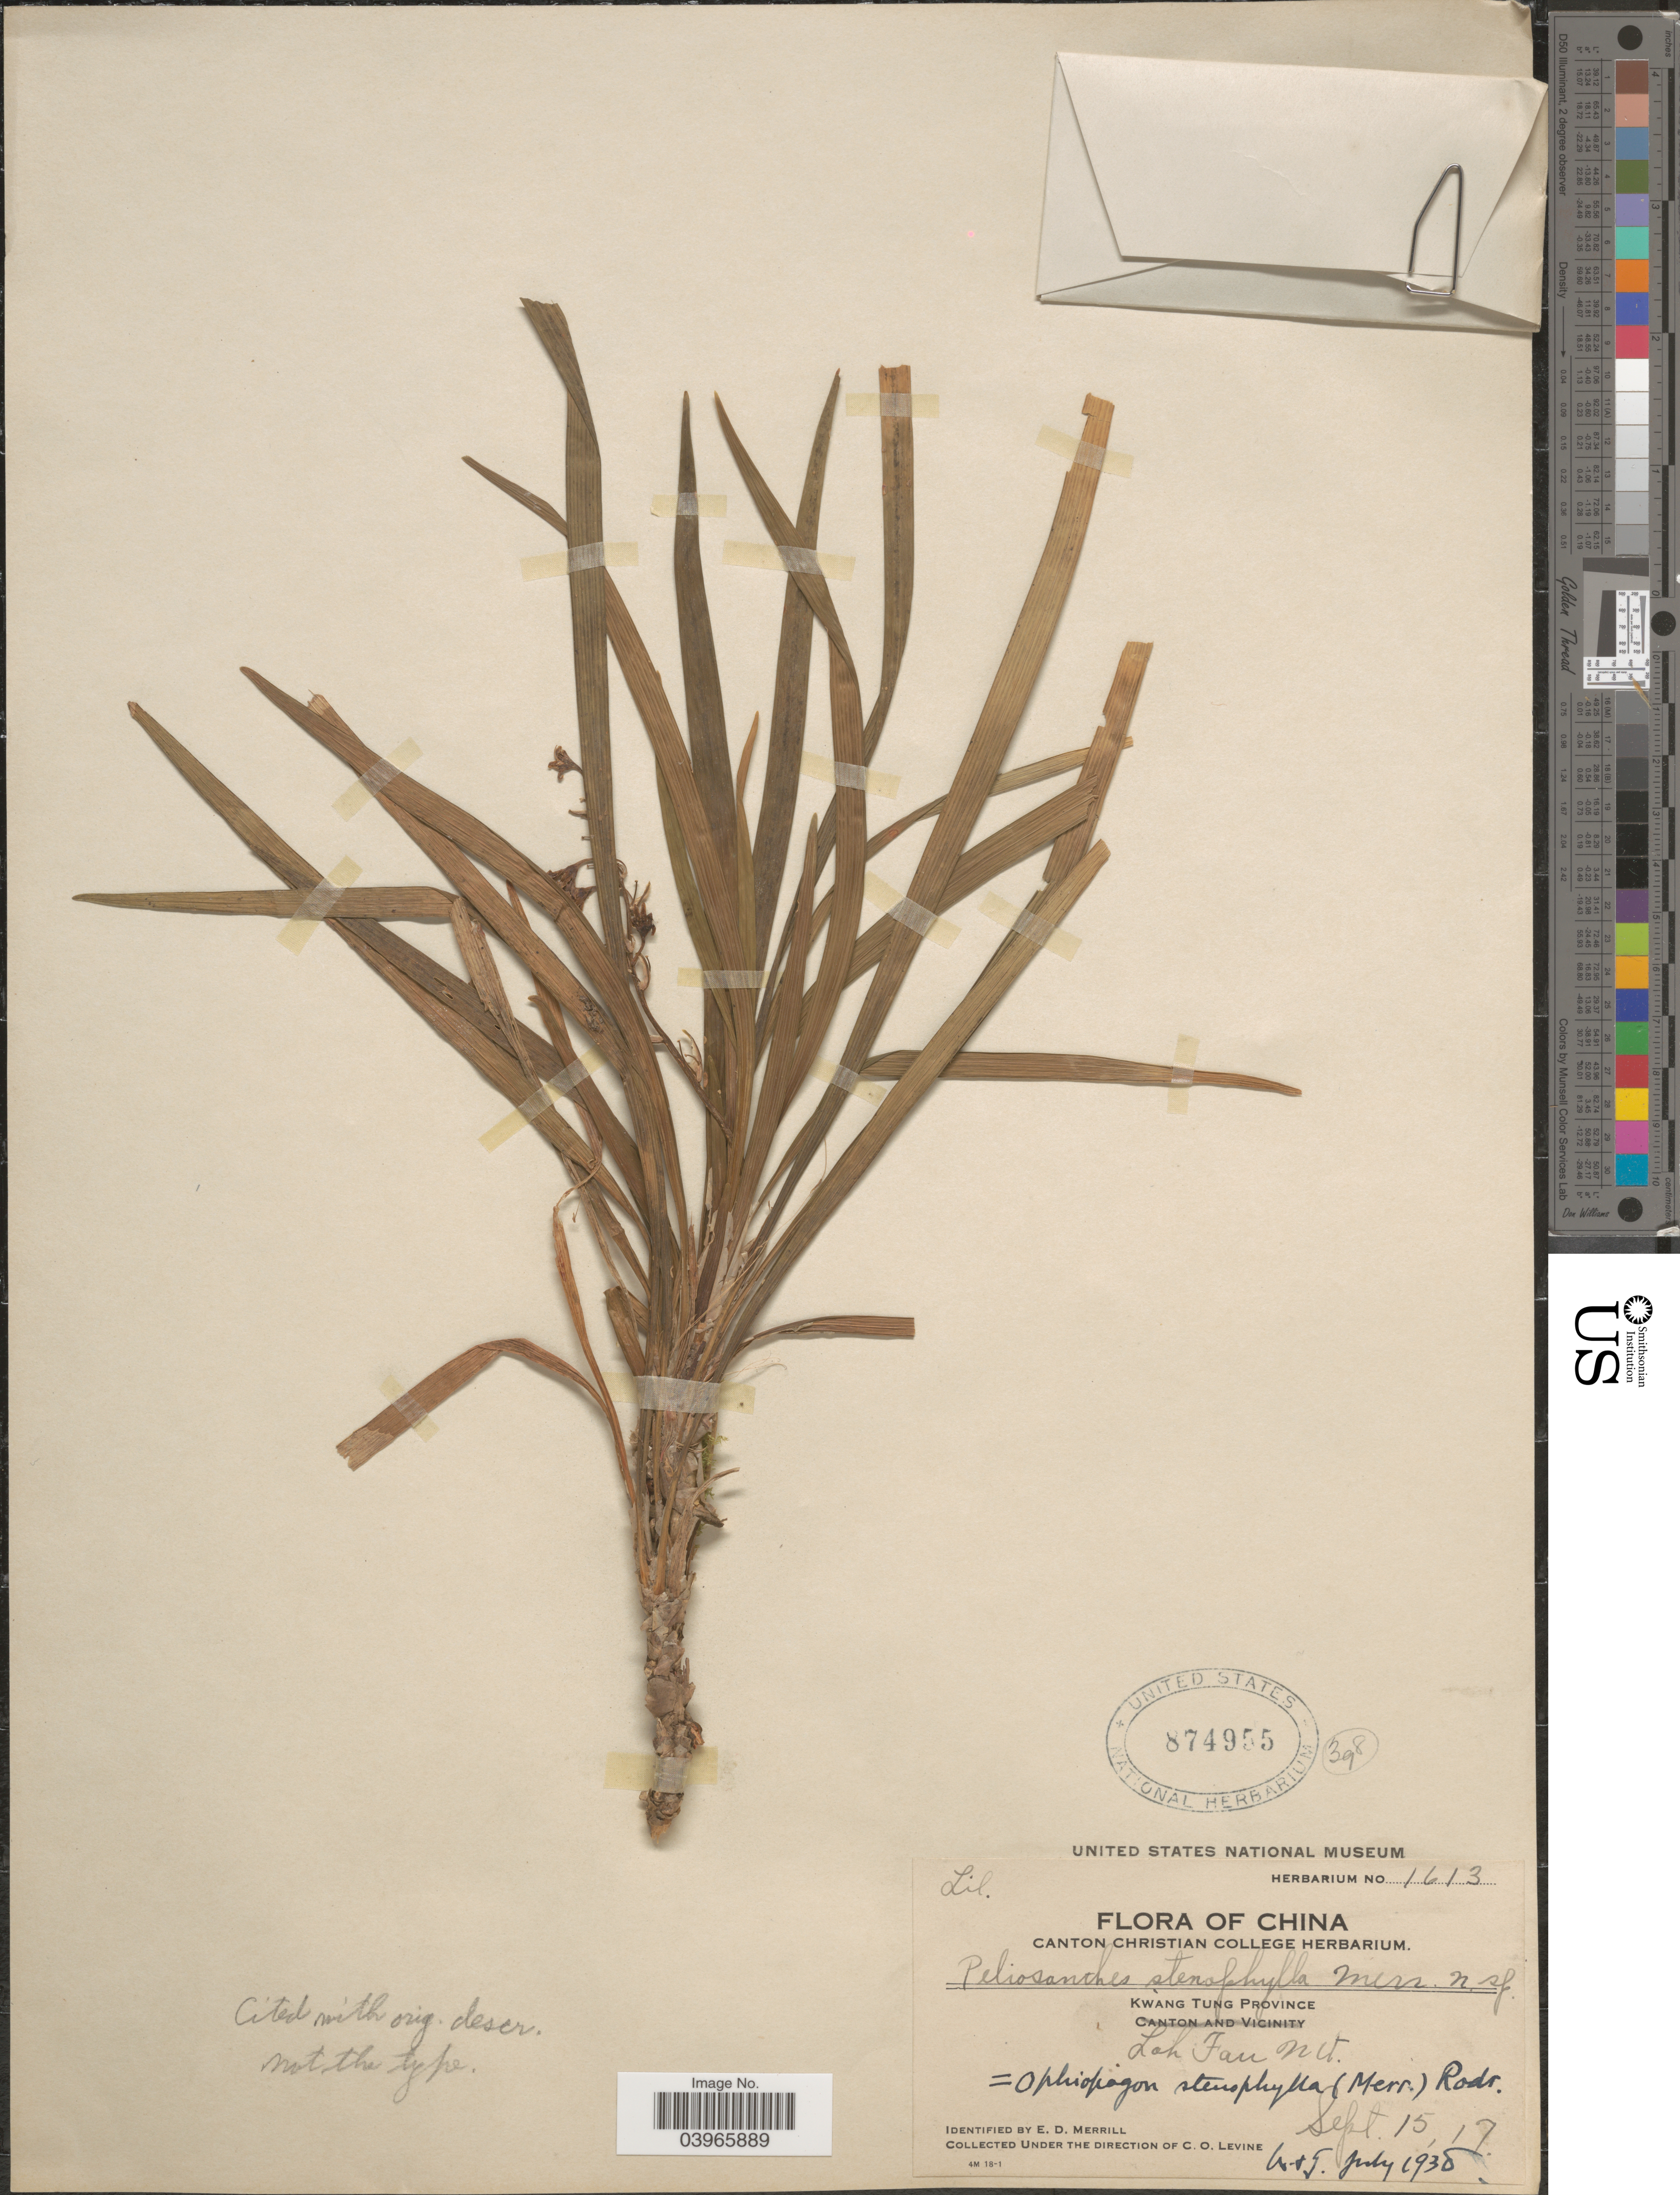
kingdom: Plantae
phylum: Tracheophyta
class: Liliopsida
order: Asparagales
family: Asparagaceae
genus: Ophiopogon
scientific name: Ophiopogon stenophyllus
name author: (Merr.) L. Rodr.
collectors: C. O. Levine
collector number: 1613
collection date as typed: Transcribed d/m/y: 15/9/17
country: China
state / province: Guangdong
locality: Kwang Tung Province. Loh Fau Mt.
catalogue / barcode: US 874955